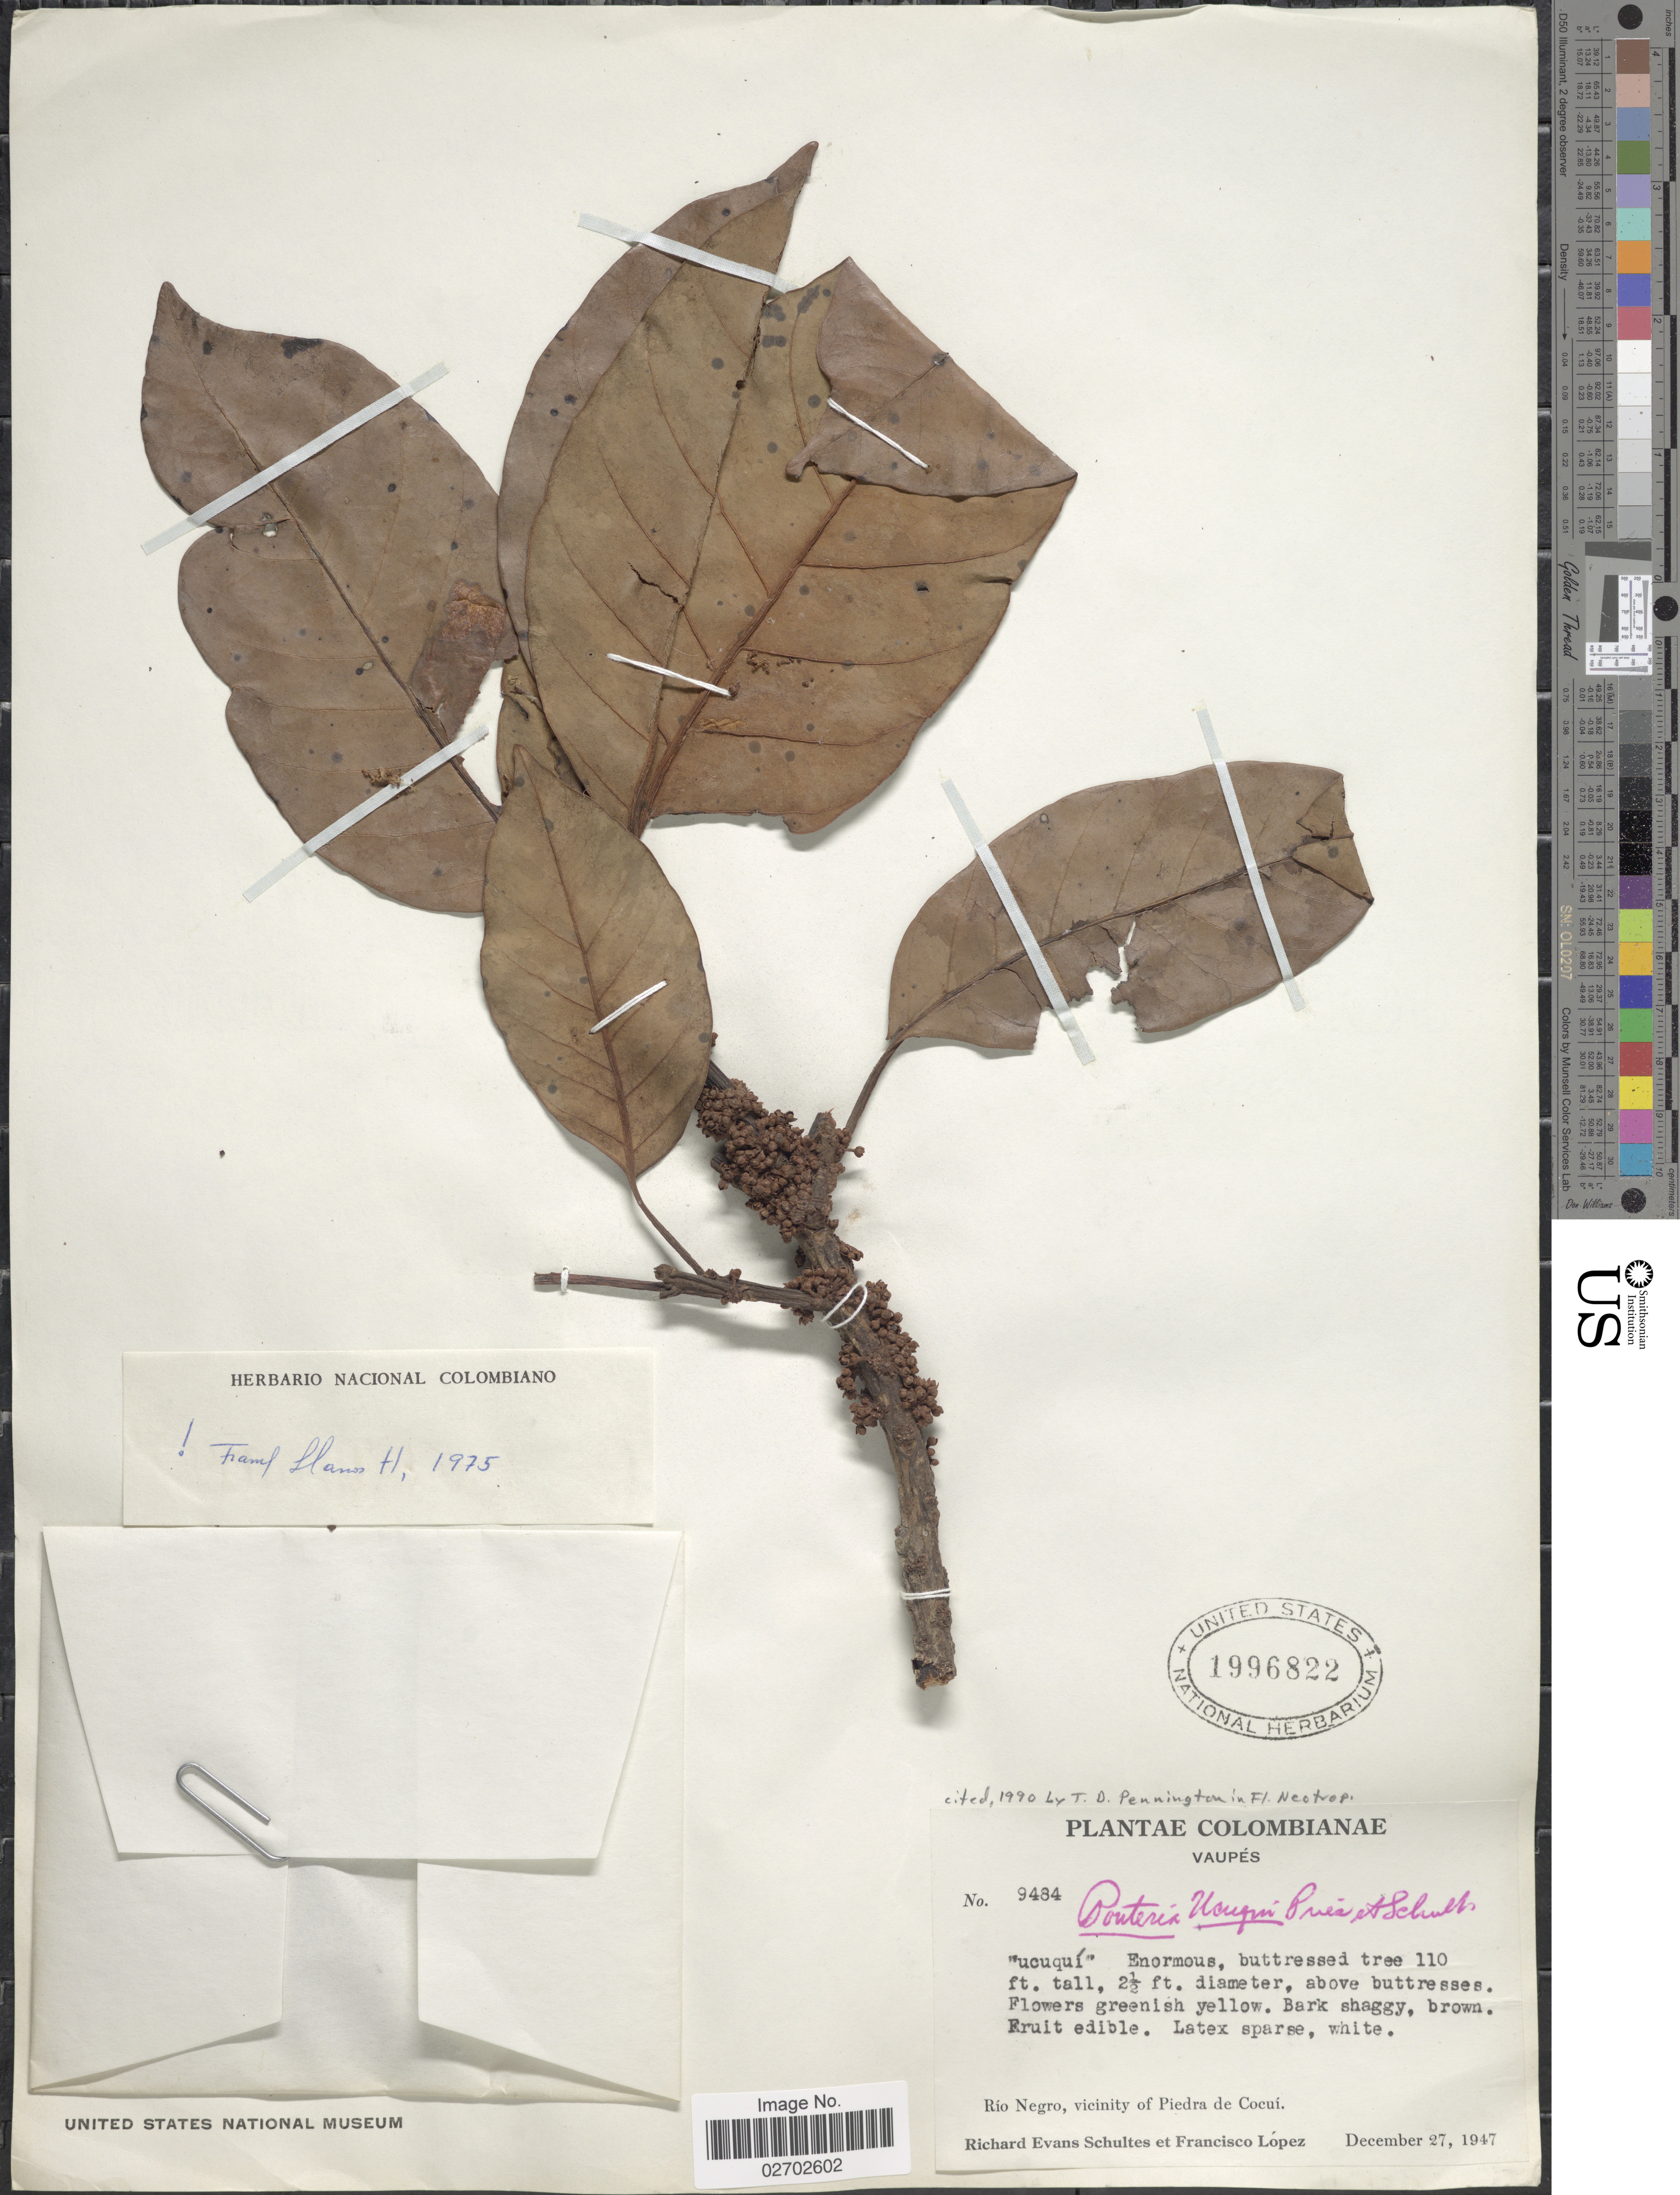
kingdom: Plantae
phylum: Tracheophyta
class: Magnoliopsida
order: Ericales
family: Sapotaceae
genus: Pouteria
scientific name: Pouteria ucuqui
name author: Pires & R.E. Schult.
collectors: R. E. Schultes & F. Lopéz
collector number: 9484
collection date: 1947-12-27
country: Colombia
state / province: Vaupés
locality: Rio Negro, vicinity of Piedra de Cocui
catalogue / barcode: US 1996822